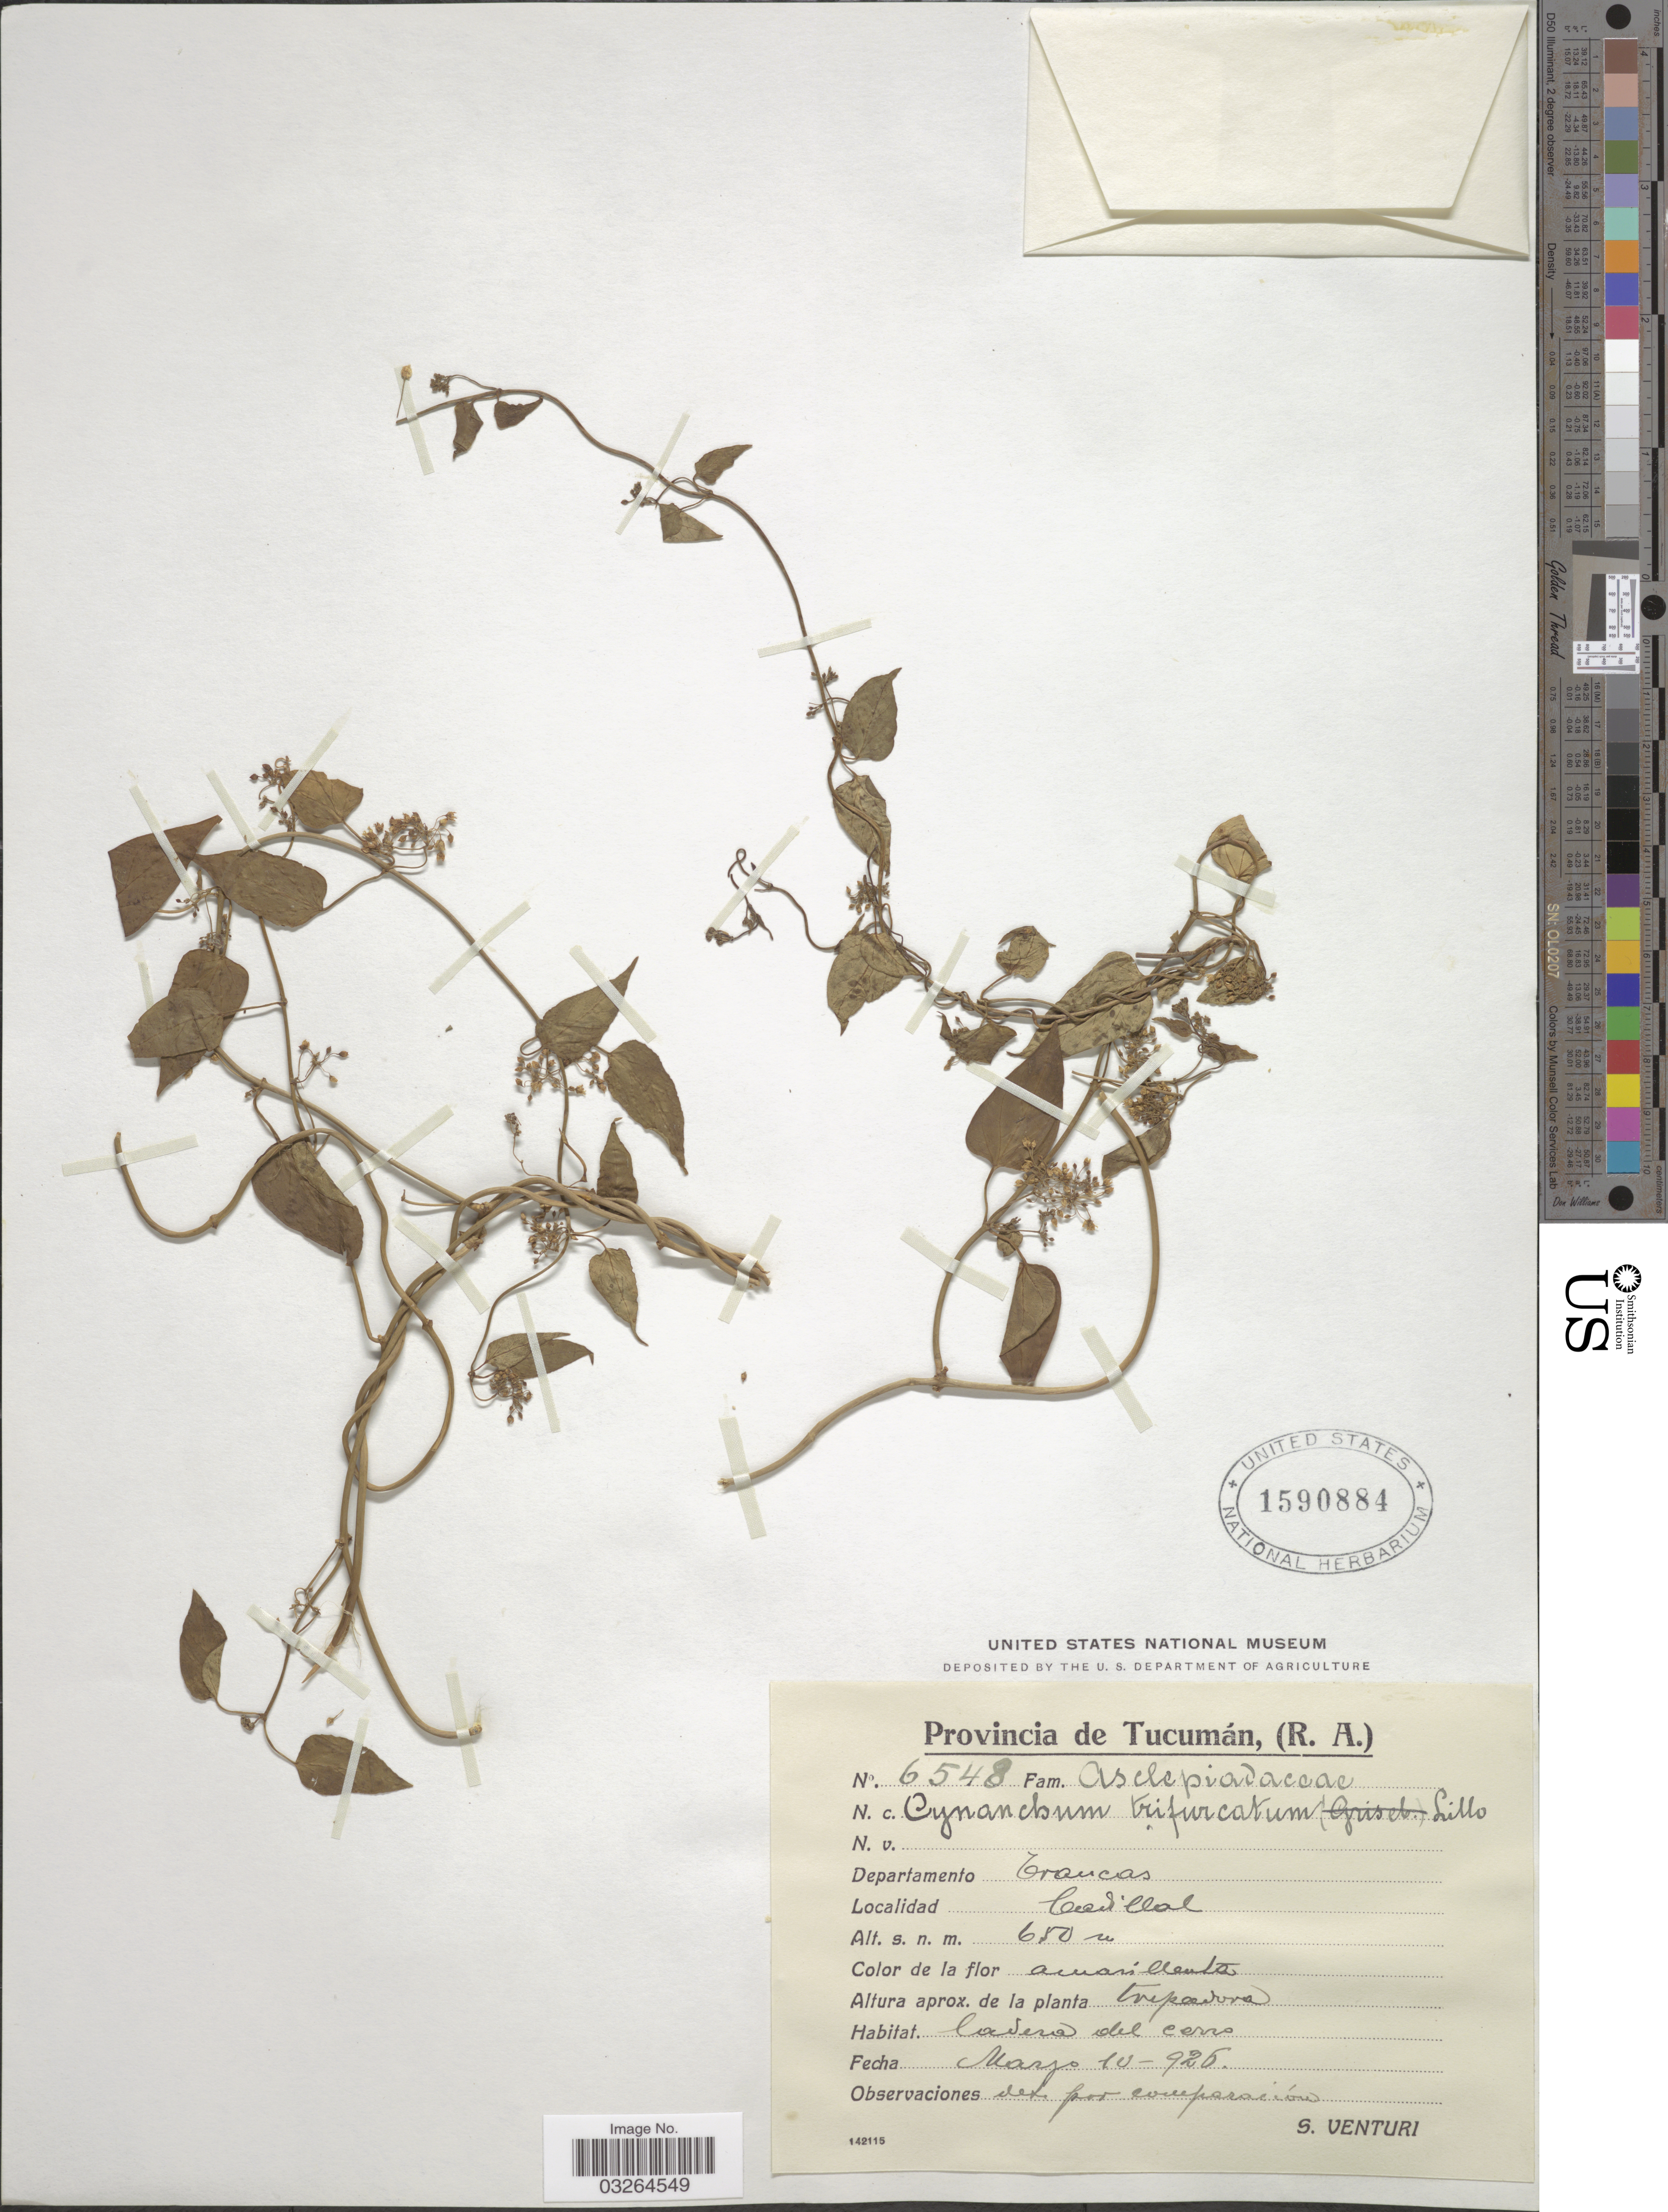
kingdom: Plantae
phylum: Tracheophyta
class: Magnoliopsida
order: Gentianales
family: Apocynaceae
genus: Cynanchum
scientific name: Cynanchum trifurcatum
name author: (Griseb.) Lillo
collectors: S. Venturi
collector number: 6548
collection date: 1926-03-10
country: Argentina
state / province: Tucuman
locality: (R. A.), Departamento Trancas. Cadillal.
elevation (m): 650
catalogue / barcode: US 1590884